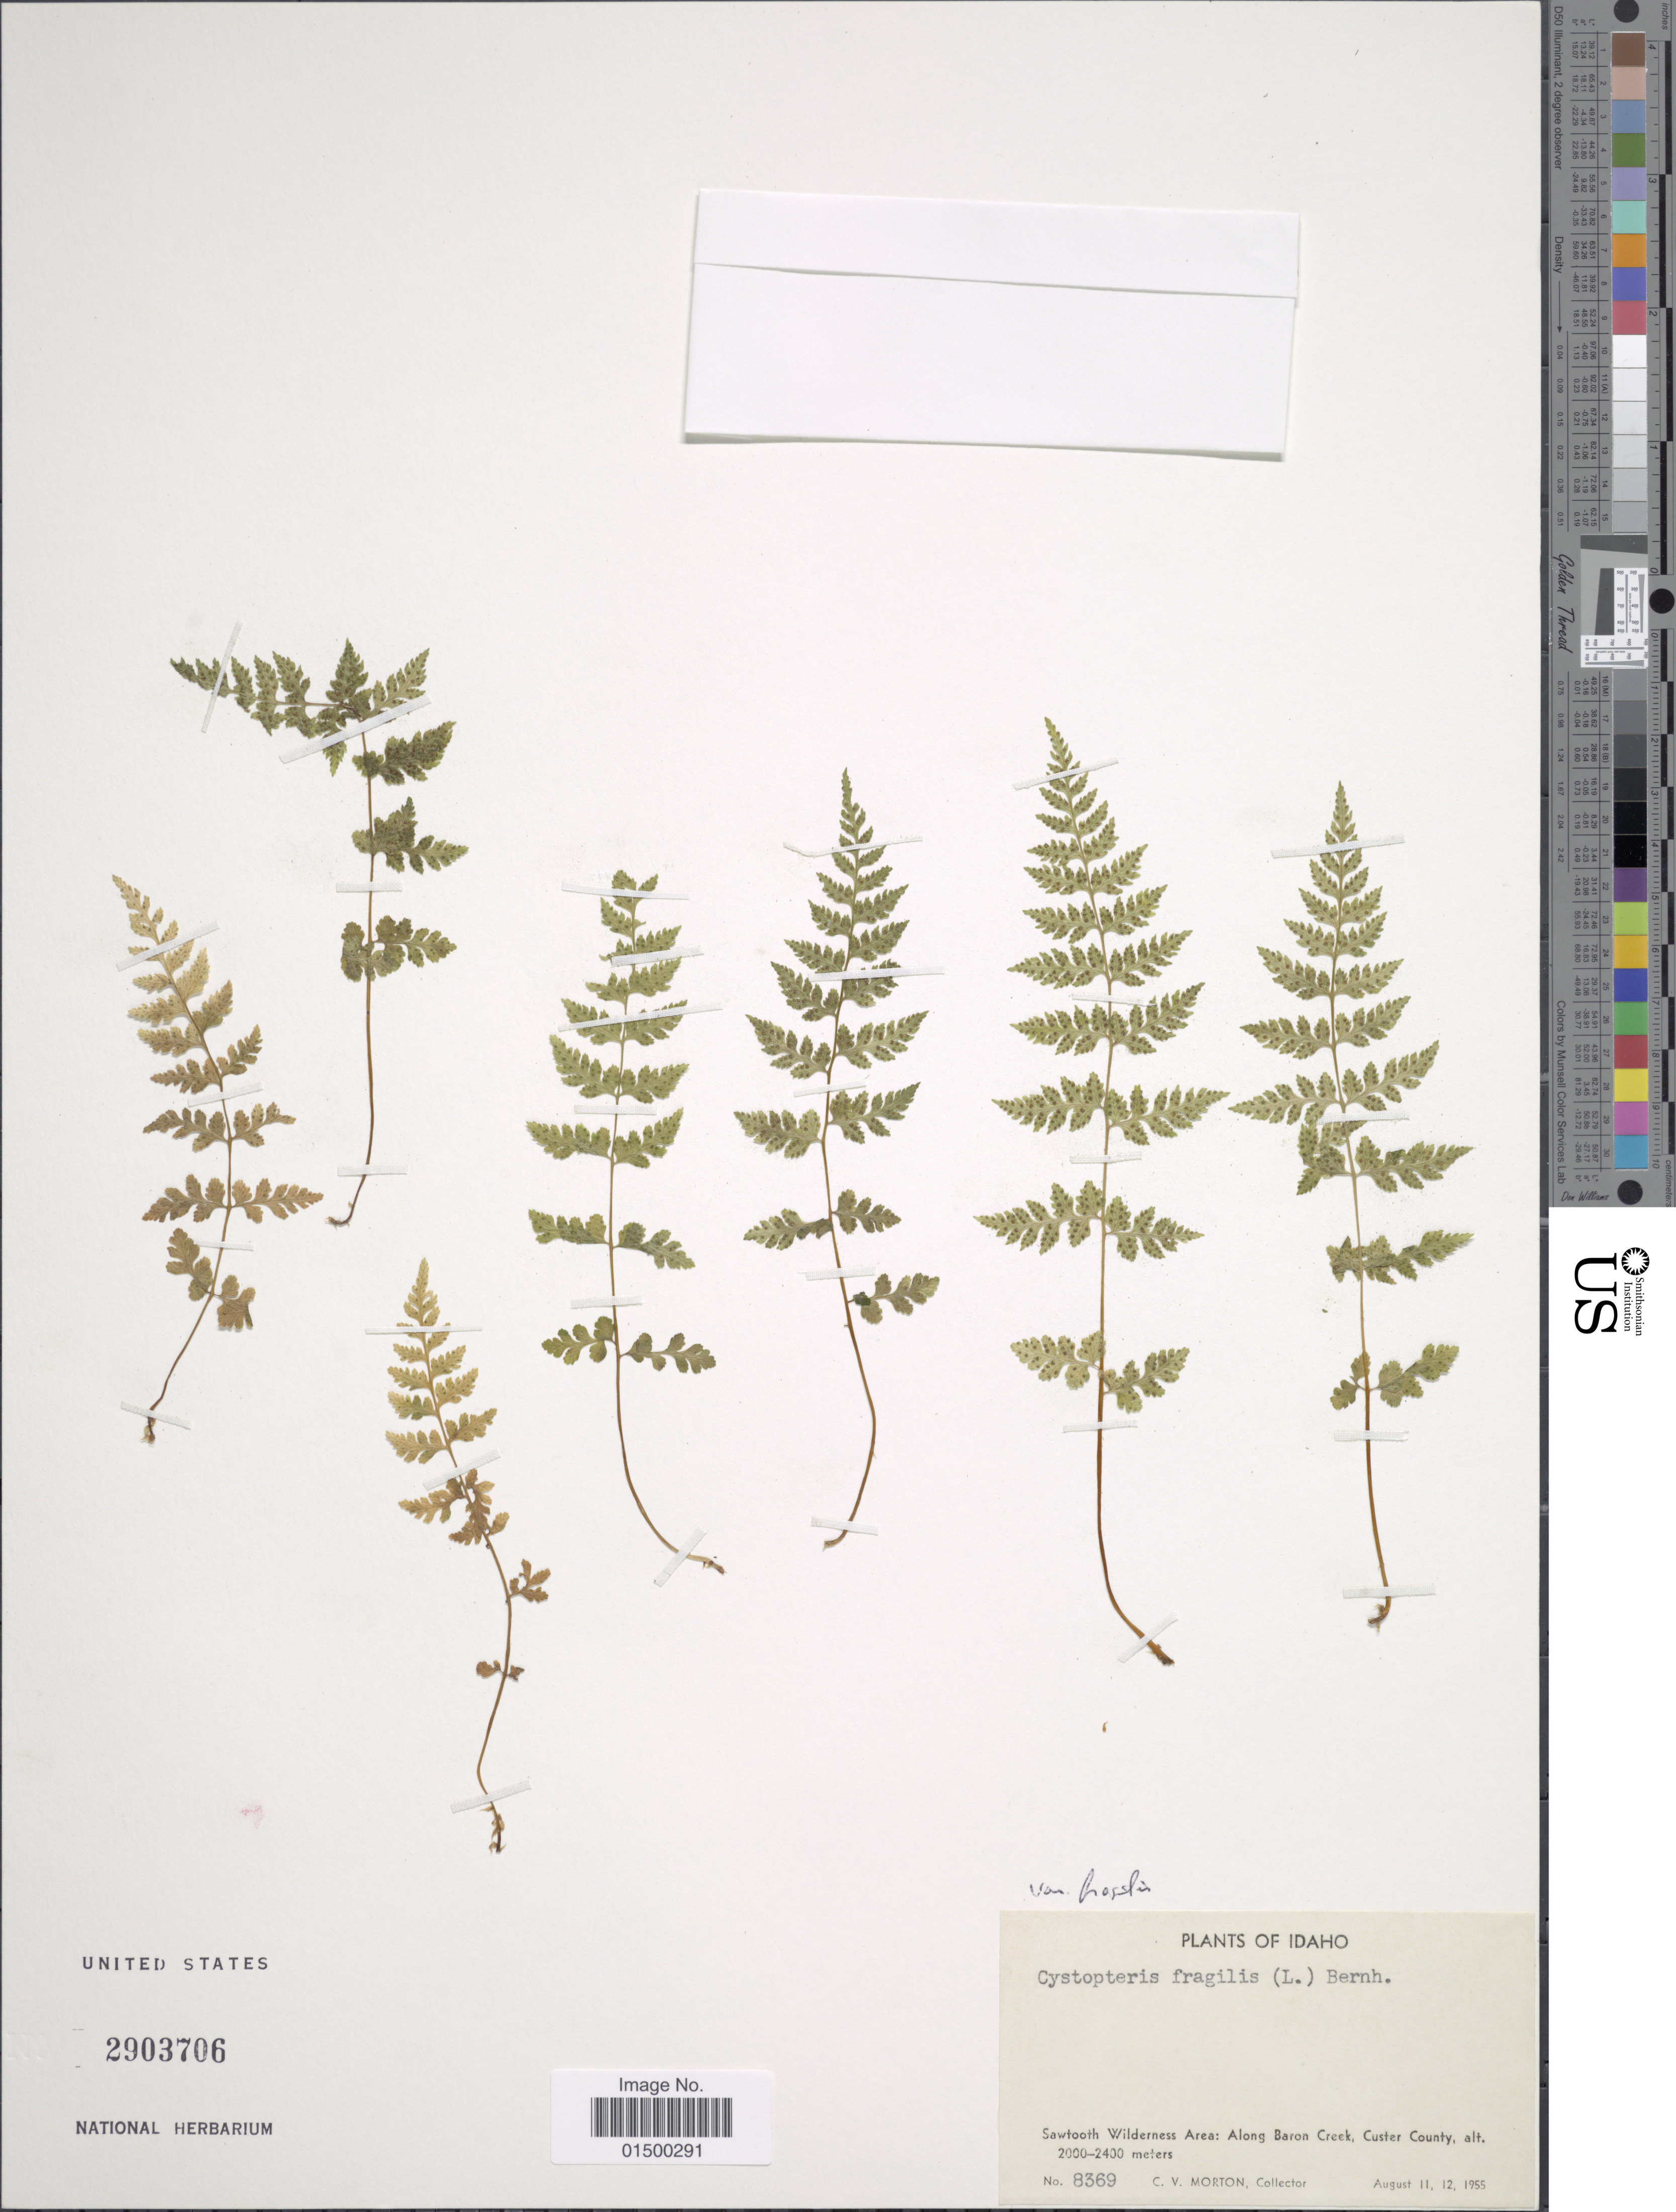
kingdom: Plantae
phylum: Tracheophyta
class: Polypodiopsida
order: Polypodiales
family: Cystopteridaceae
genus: Cystopteris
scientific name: Cystopteris fragilis var. fragilis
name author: (L.) Bernh.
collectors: C. V. Morton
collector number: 8369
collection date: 1955-08-11/1955-08-12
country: United States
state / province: Idaho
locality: Sawtooth Wilderness Area: Along Baron Creek, Custer County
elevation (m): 2000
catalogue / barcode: US 2903706